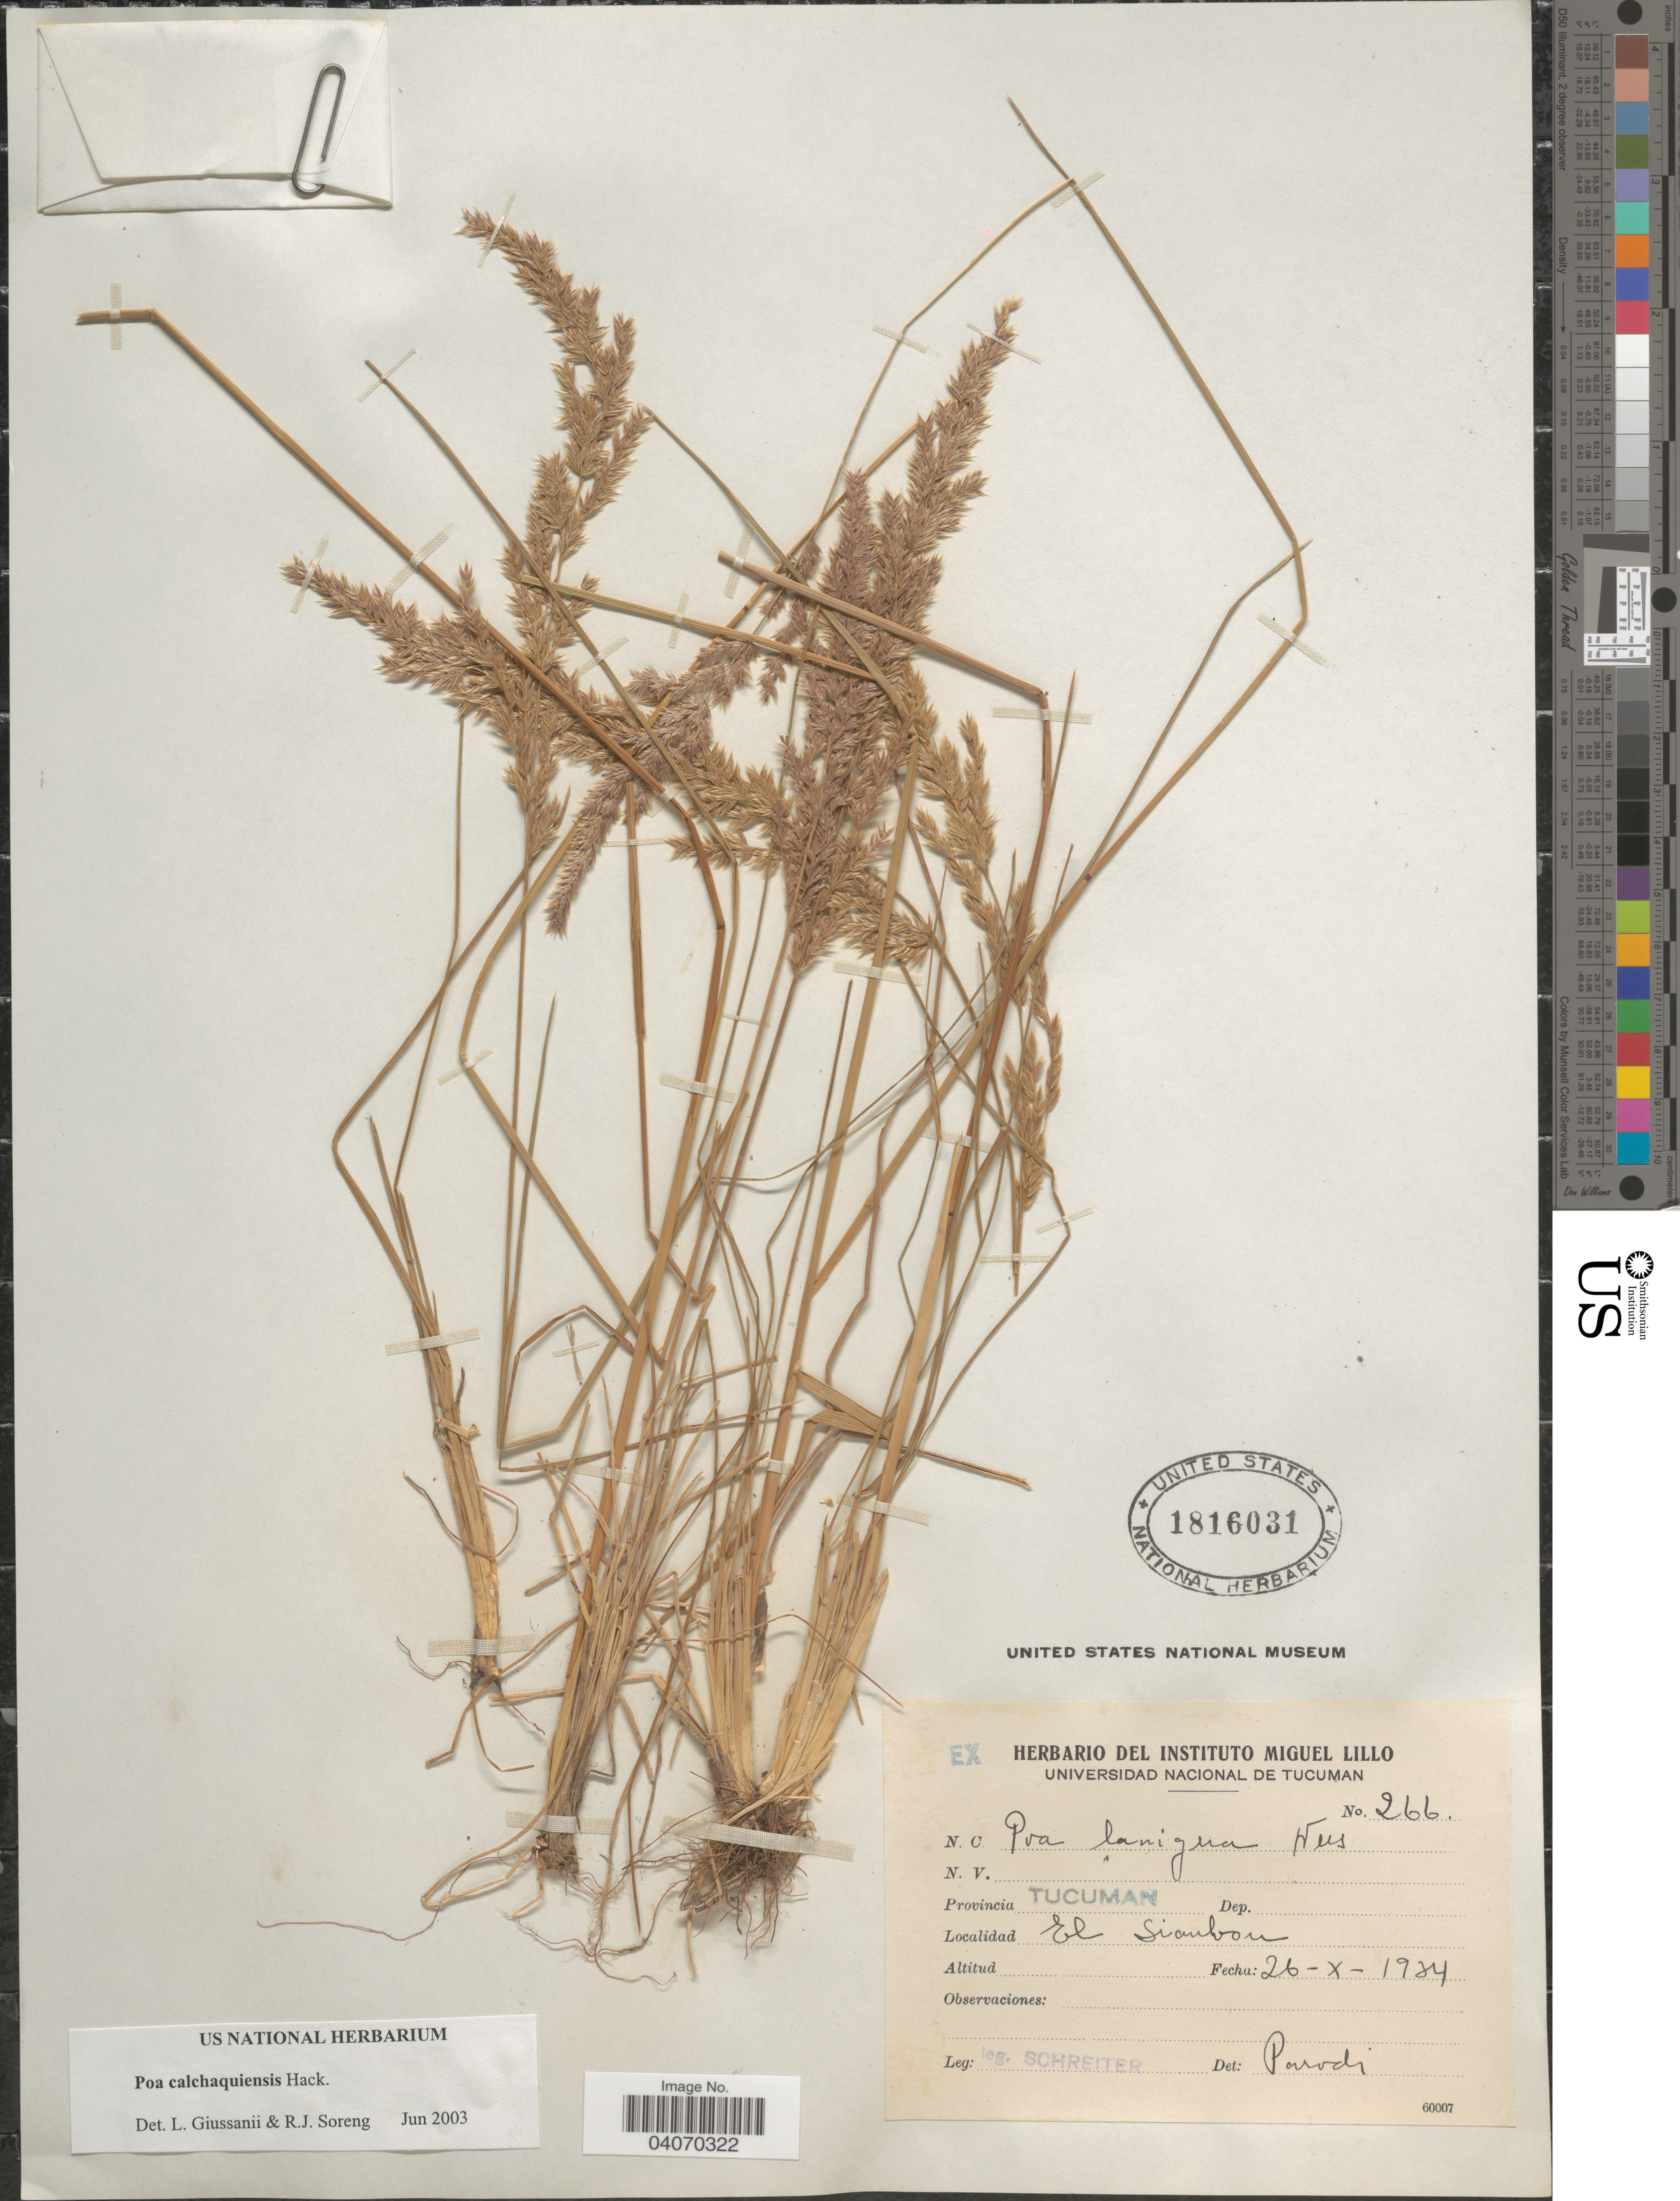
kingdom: Plantae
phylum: Tracheophyta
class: Liliopsida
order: Poales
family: Poaceae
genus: Poa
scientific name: Poa calchaquiensis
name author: Hack.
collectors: -. Schreiter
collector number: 266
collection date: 1934-10-26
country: Argentina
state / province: Tucuman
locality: El Sianbon.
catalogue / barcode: US 1816031